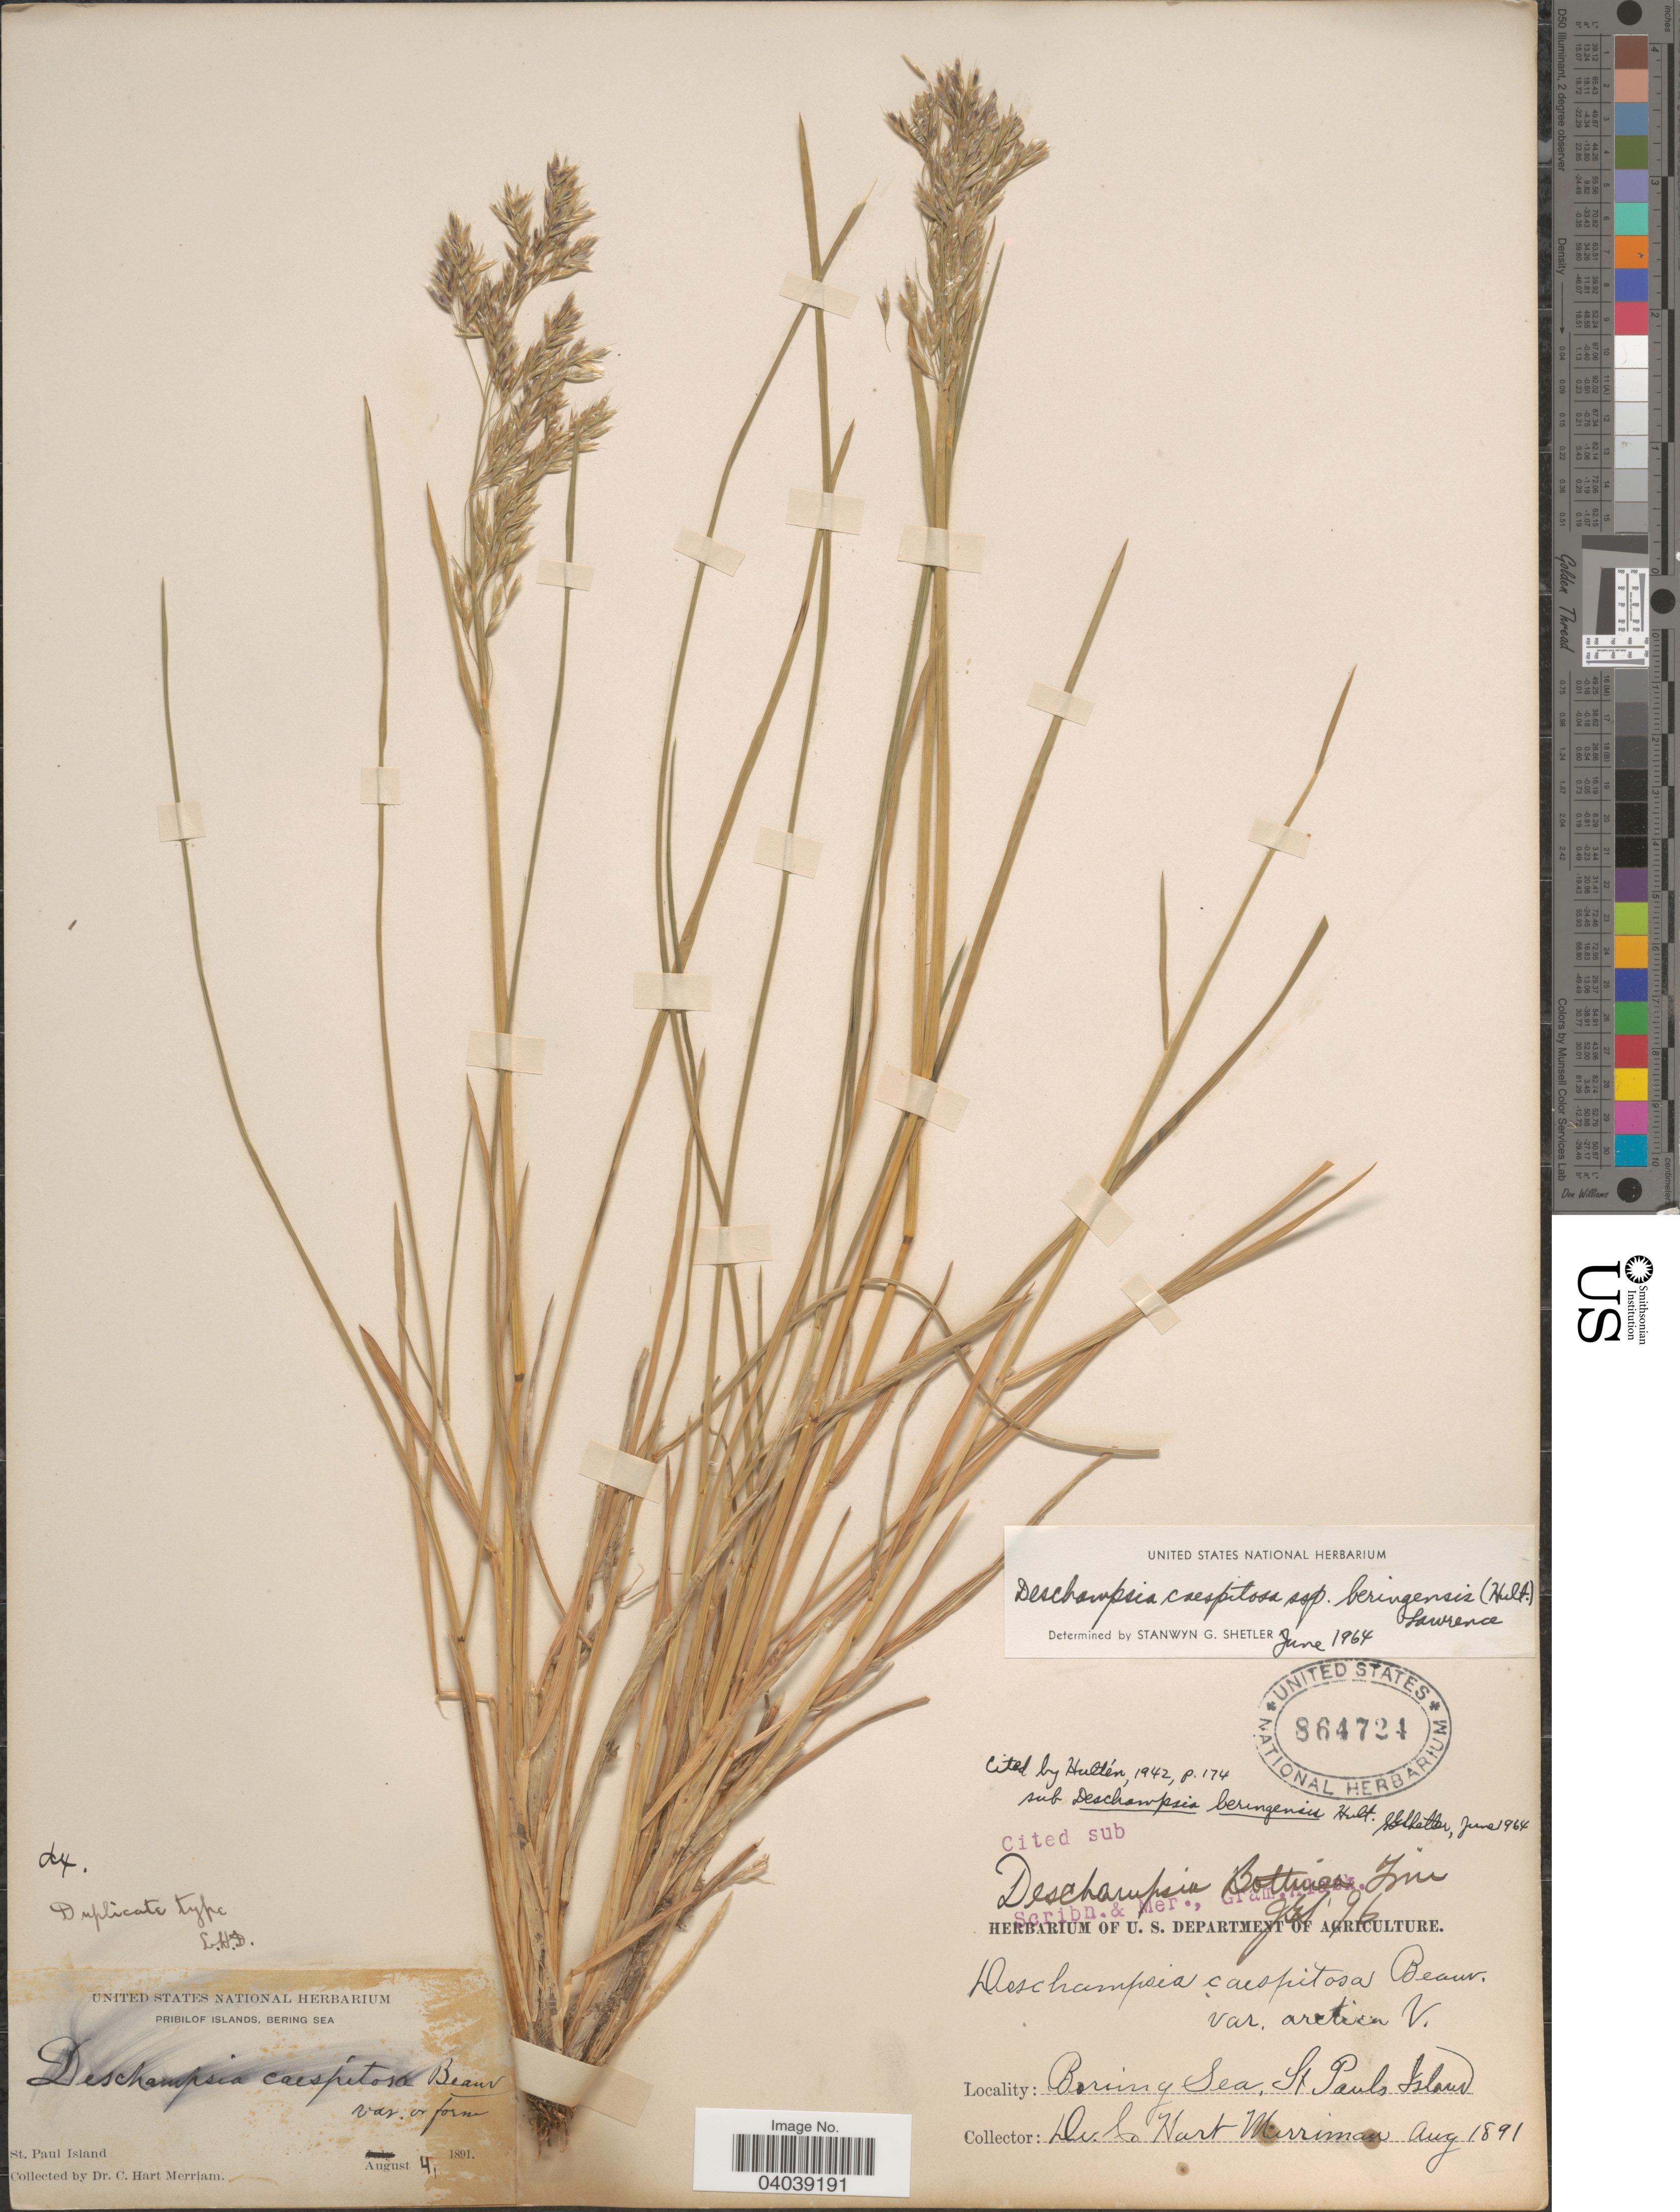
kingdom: Plantae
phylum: Tracheophyta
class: Liliopsida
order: Poales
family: Poaceae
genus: Deschampsia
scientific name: Deschampsia cespitosa subsp. beringensis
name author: (Hultén) Lawrence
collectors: C. Merriam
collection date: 1891-08-04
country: United States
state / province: Alaska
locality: Pribilof Islands, Bering Sea. St. Paul Island.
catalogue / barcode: US 864724